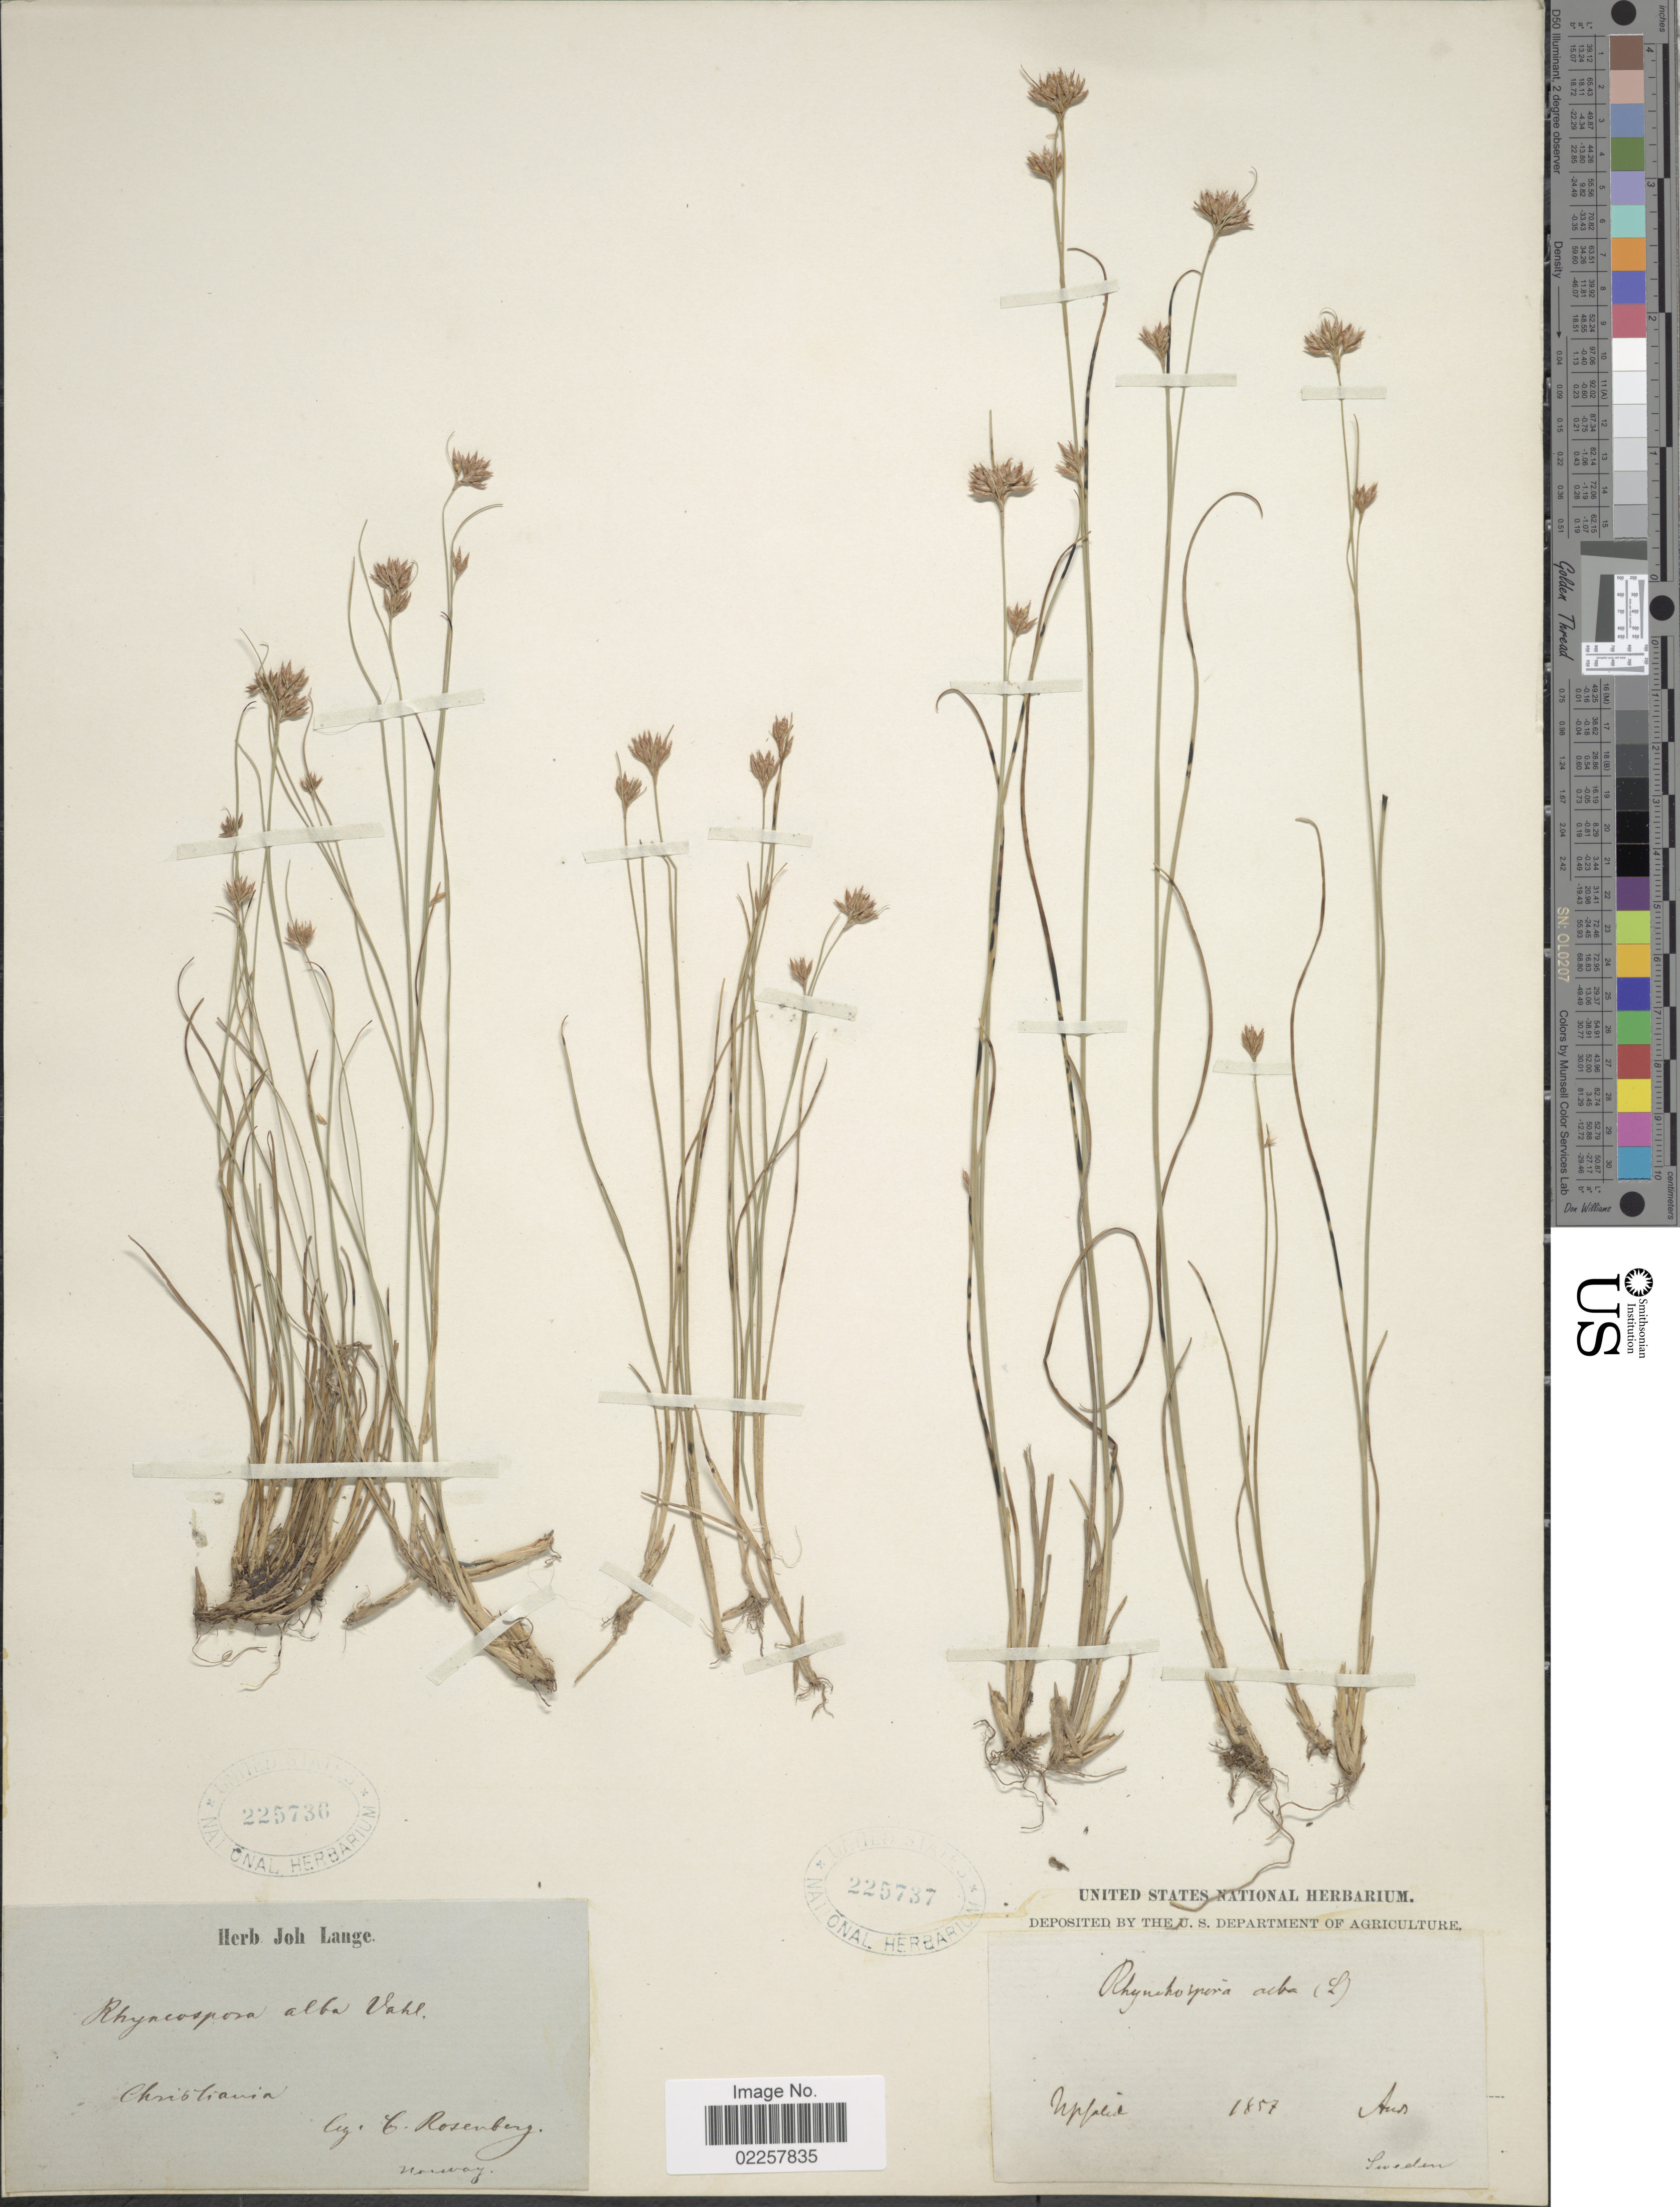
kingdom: Plantae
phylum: Tracheophyta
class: Liliopsida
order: Poales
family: Cyperaceae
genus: Rhynchospora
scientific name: Rhynchospora alba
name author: (L.) Vahl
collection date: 1857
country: Sweden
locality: Uppsala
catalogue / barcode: US 225737-2